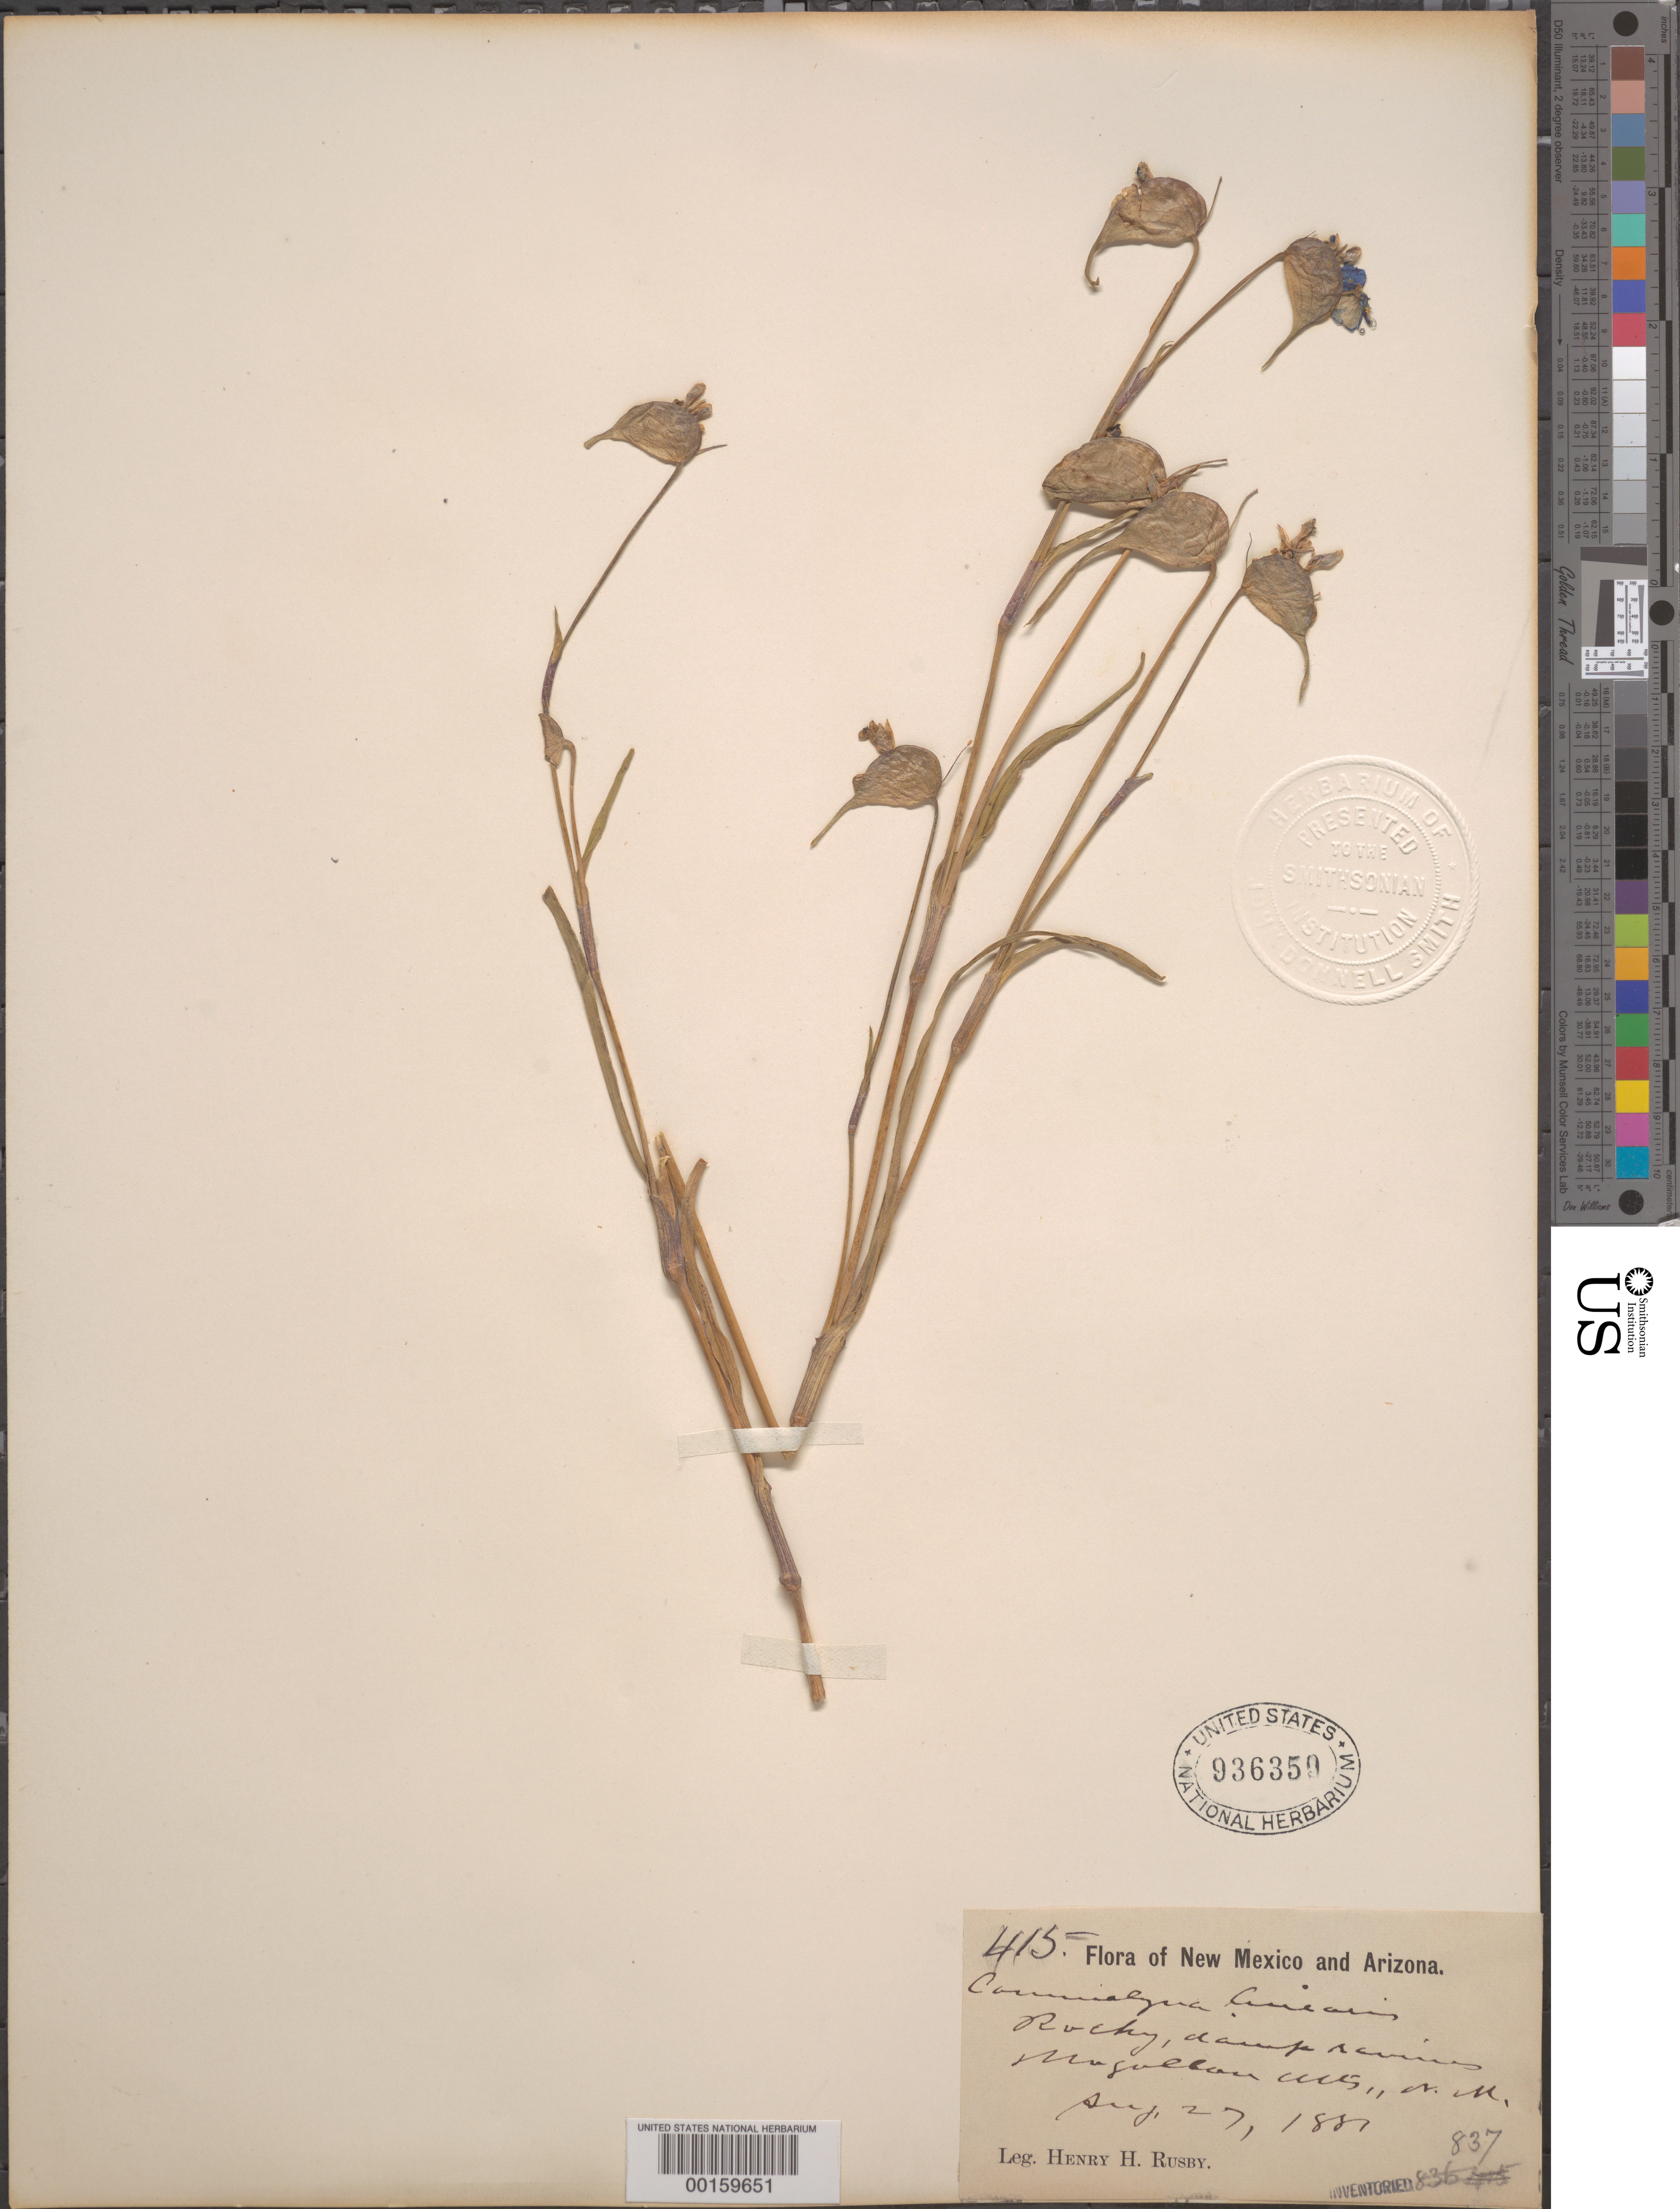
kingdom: Plantae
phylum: Tracheophyta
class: Liliopsida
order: Commelinales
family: Commelinaceae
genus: Commelina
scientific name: Commelina dianthifolia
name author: Redouté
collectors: H. H. Rusby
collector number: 415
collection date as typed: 27 Aug 1881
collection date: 1881-08-27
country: United States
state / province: New Mexico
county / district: Catron / Grant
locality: Mogollon mts.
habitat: Rocky damp ravines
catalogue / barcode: US 936359